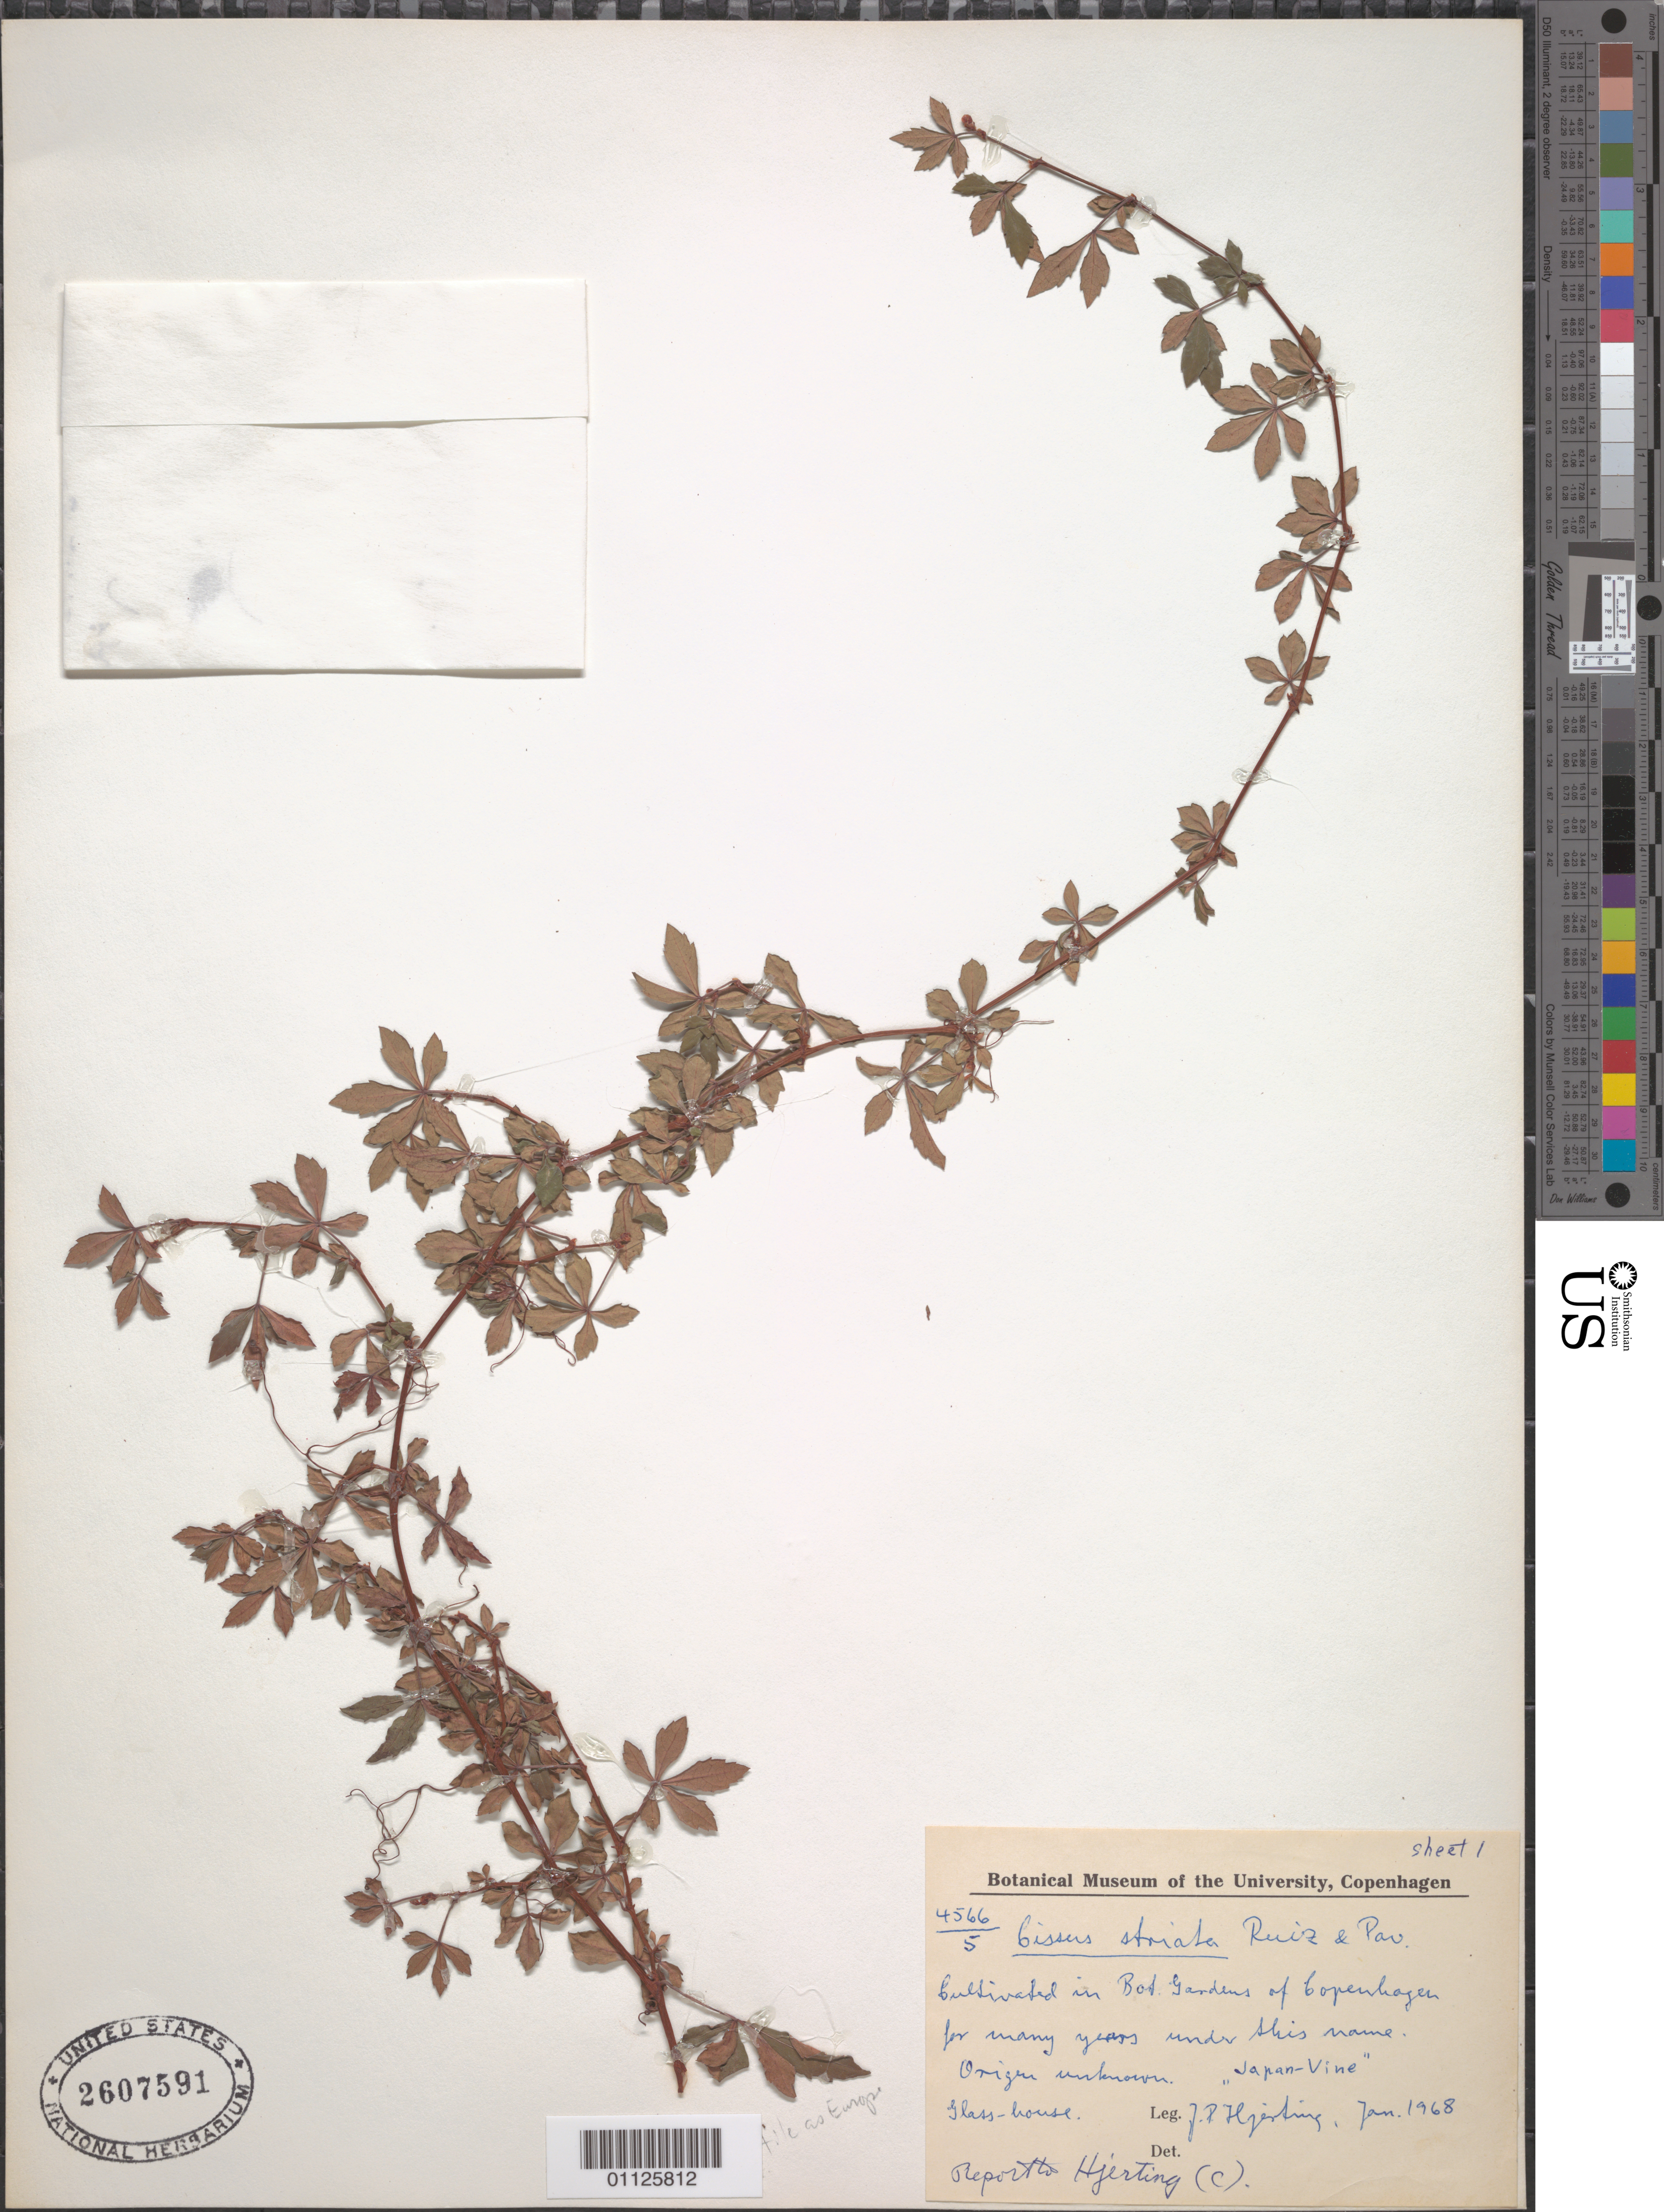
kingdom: Plantae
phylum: Tracheophyta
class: Magnoliopsida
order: Vitales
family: Vitaceae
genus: Clematicissus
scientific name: Clematicissus striata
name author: (Ruiz & Pav.) Lombardi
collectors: J. P. Hjerting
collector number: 4566/5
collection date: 1968-01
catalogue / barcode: US 2607591